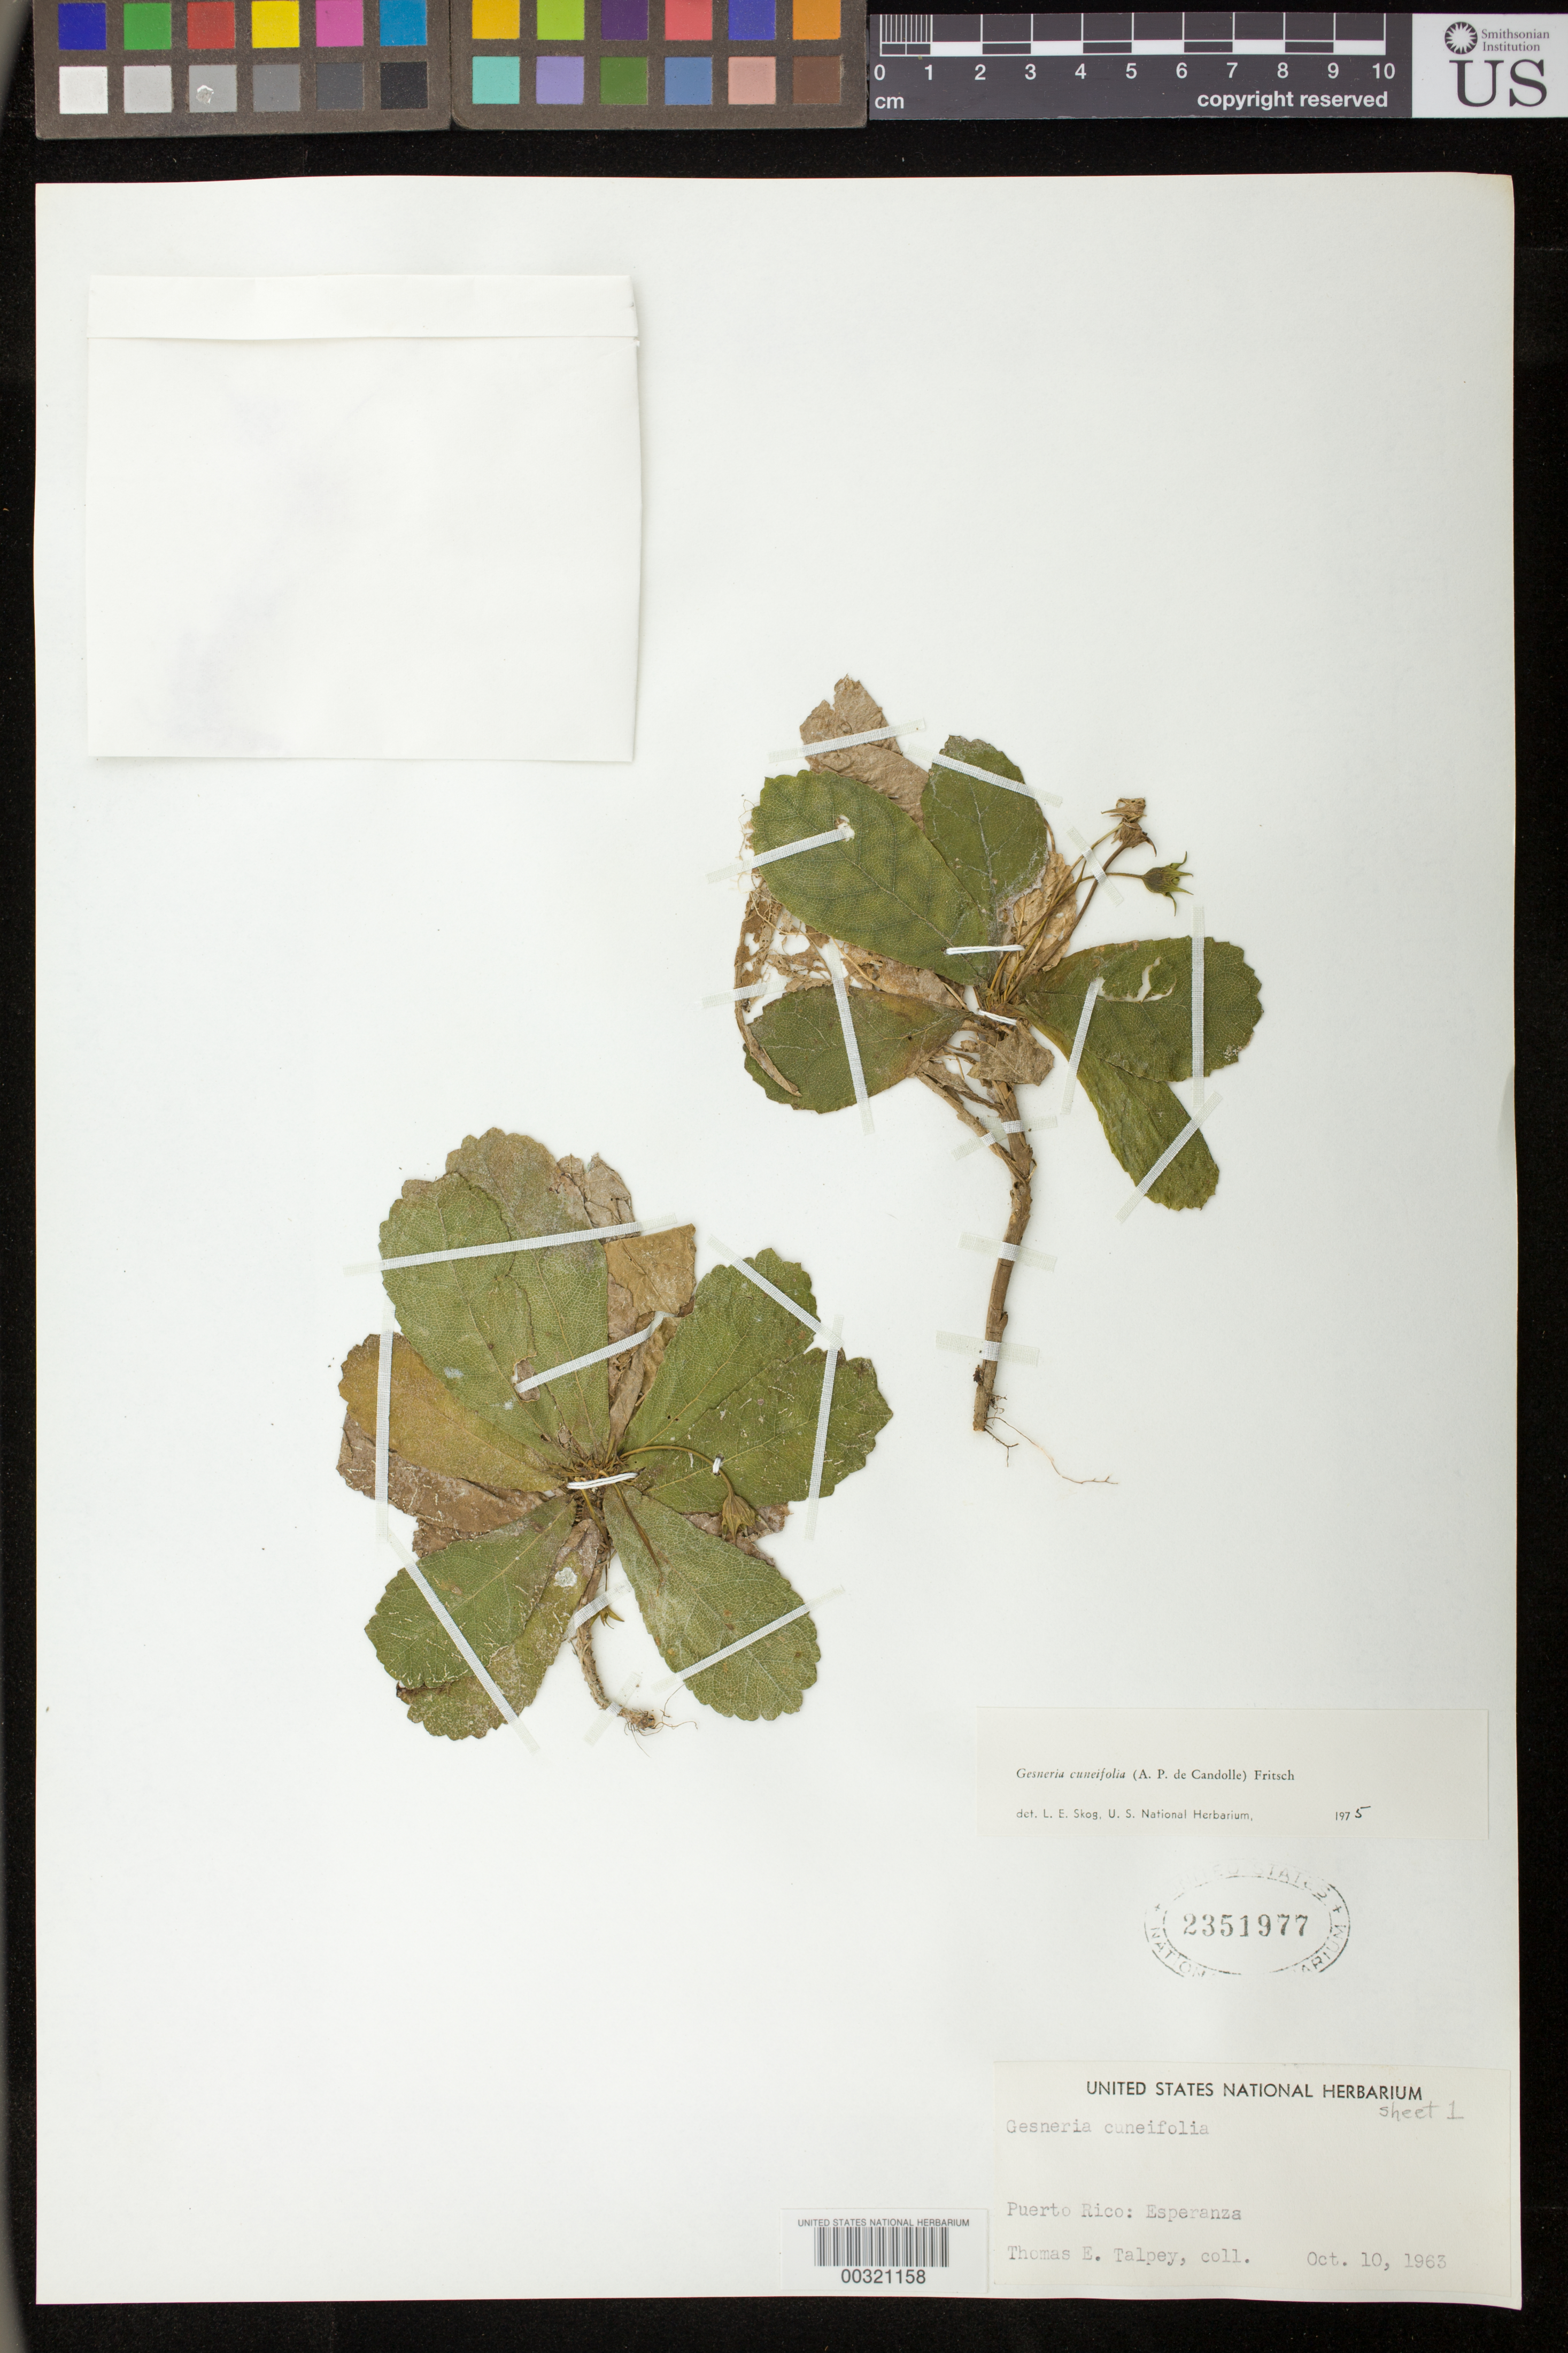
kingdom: Plantae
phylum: Tracheophyta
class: Magnoliopsida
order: Lamiales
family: Gesneriaceae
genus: Gesneria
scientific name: Gesneria cuneifolia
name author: (DC.) Fritsch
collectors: T. Talpey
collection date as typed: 10 Oct 1963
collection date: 1963-10-10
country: Puerto Rico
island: Puerto Rico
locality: Esperanza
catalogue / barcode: US 2351977